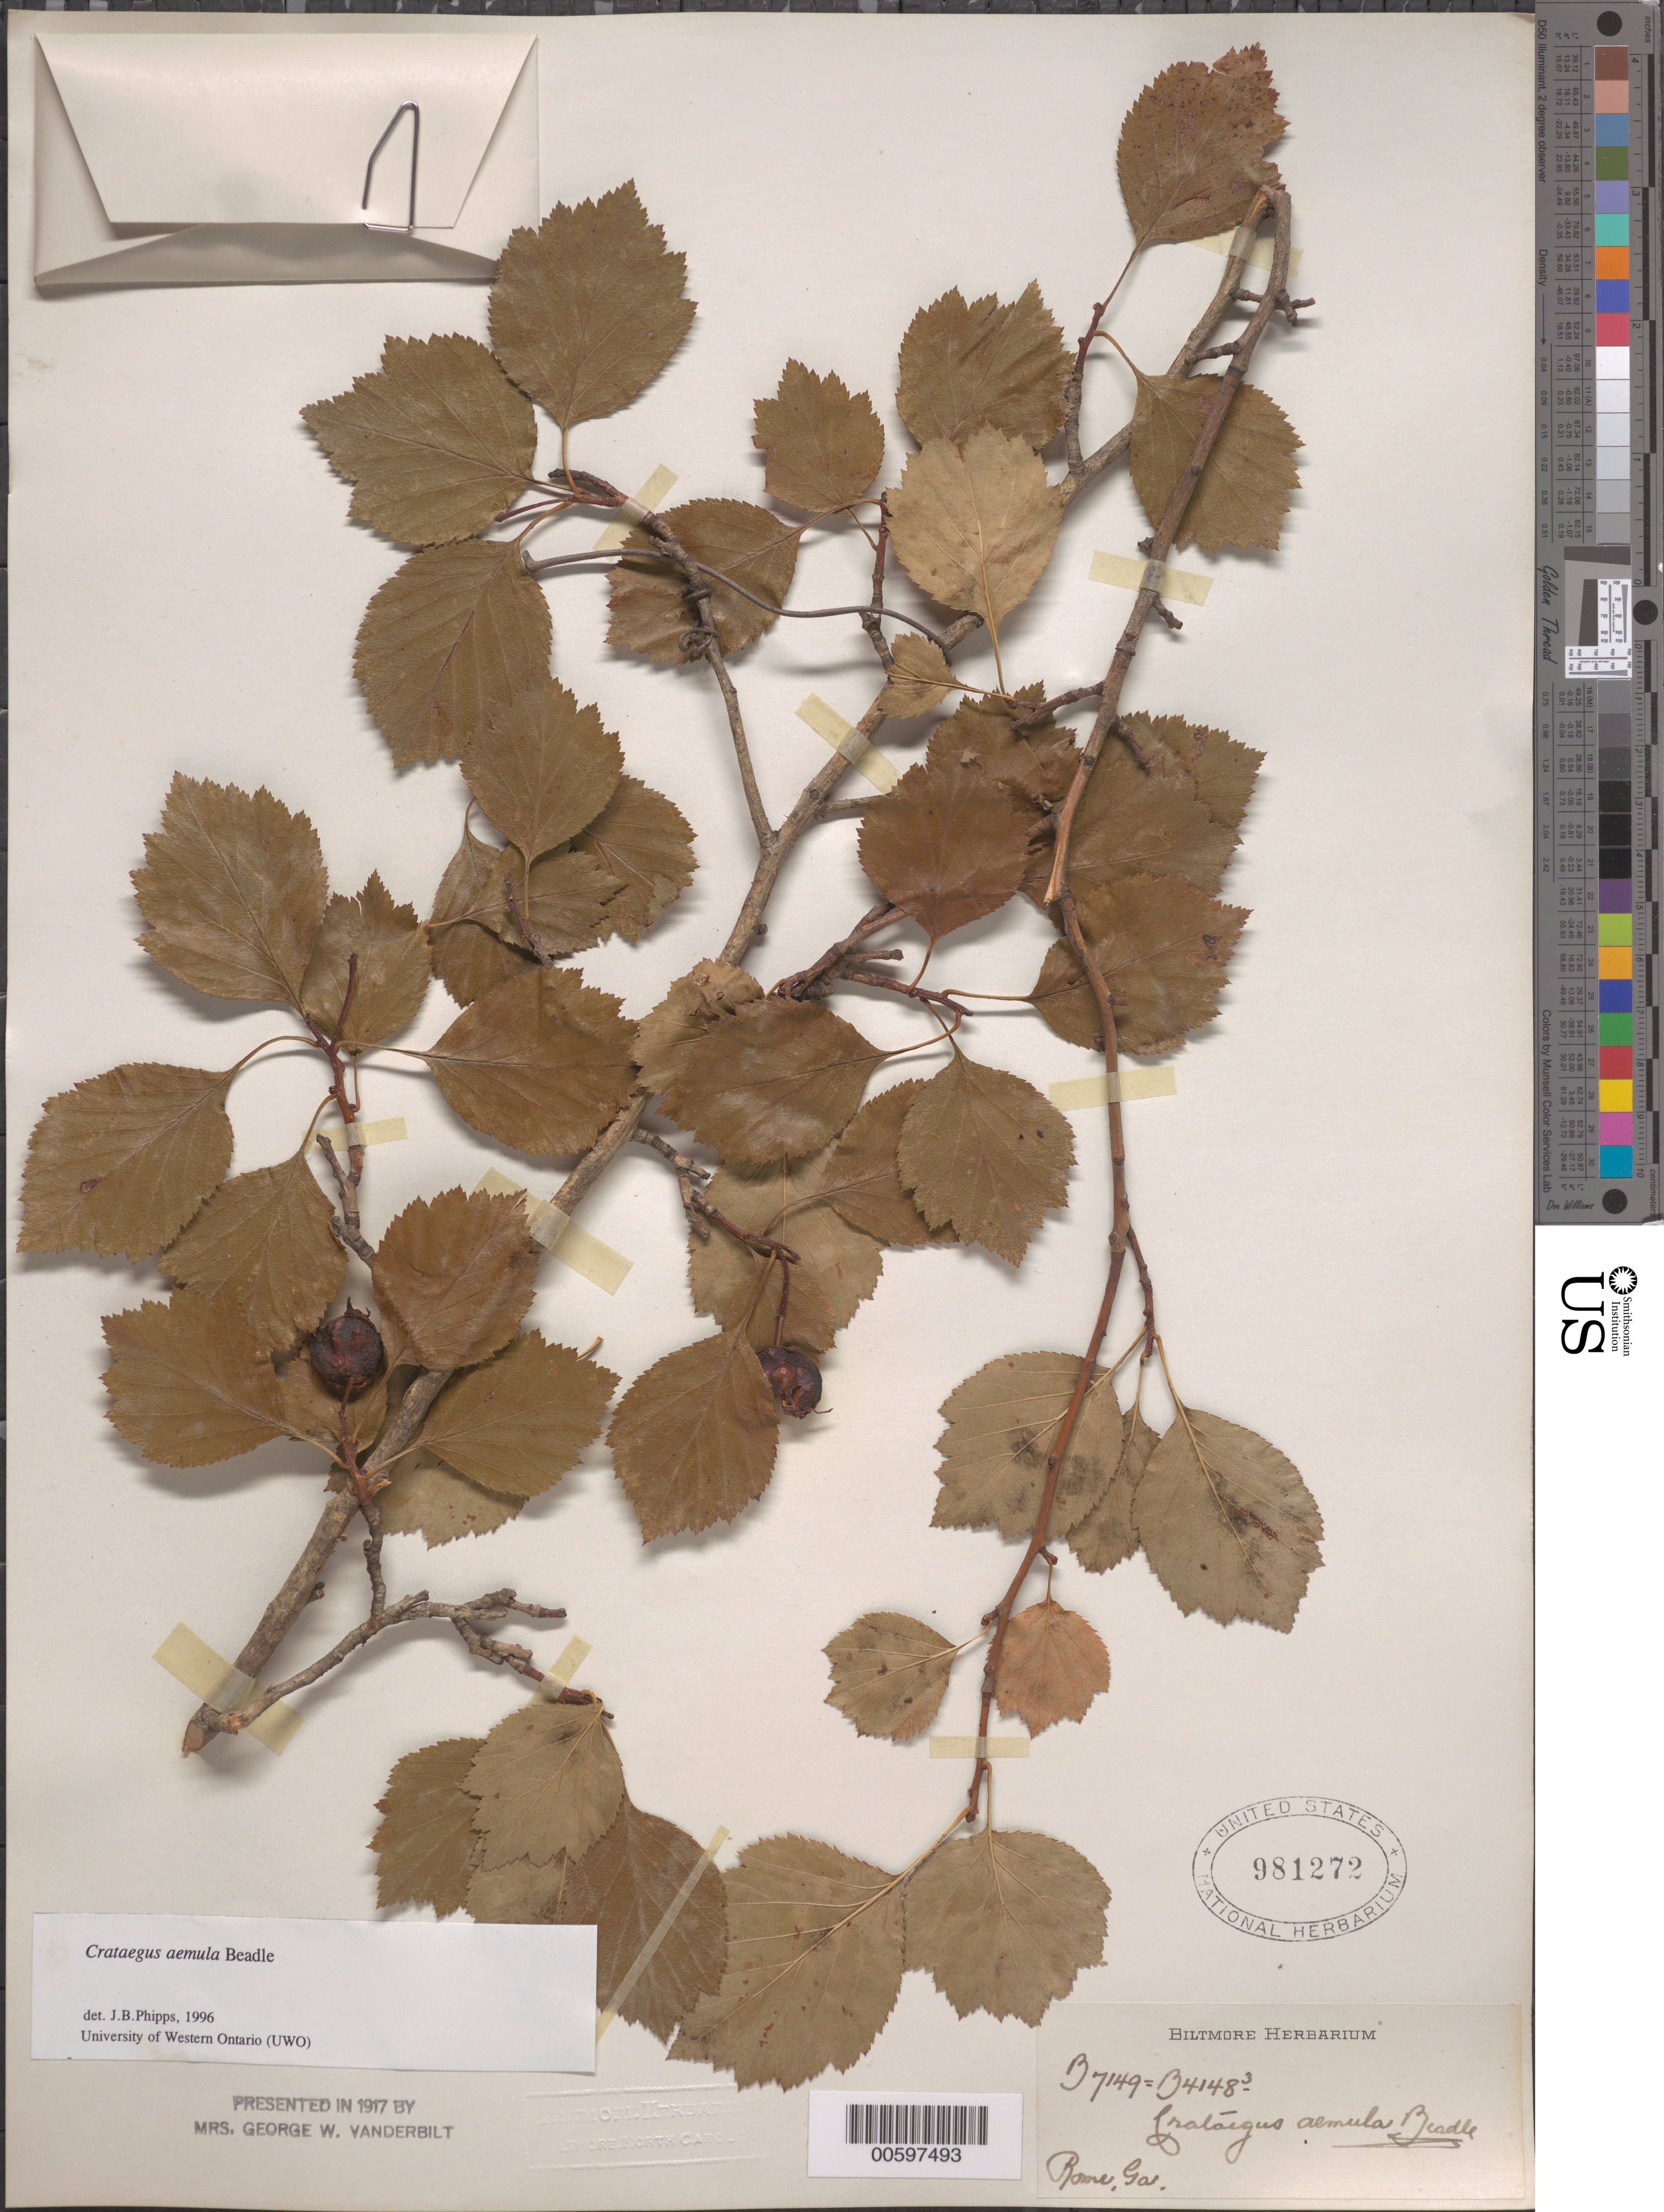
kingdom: Plantae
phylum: Tracheophyta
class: Magnoliopsida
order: Rosales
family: Rosaceae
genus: Crataegus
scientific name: Crataegus aemula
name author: Beadle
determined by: Phipps, James B., (UWO), University of Western Ontario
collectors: ex herb. Biltmore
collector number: B7149=B4148~3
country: United States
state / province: Georgia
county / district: Floyd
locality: Rome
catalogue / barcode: US 981272